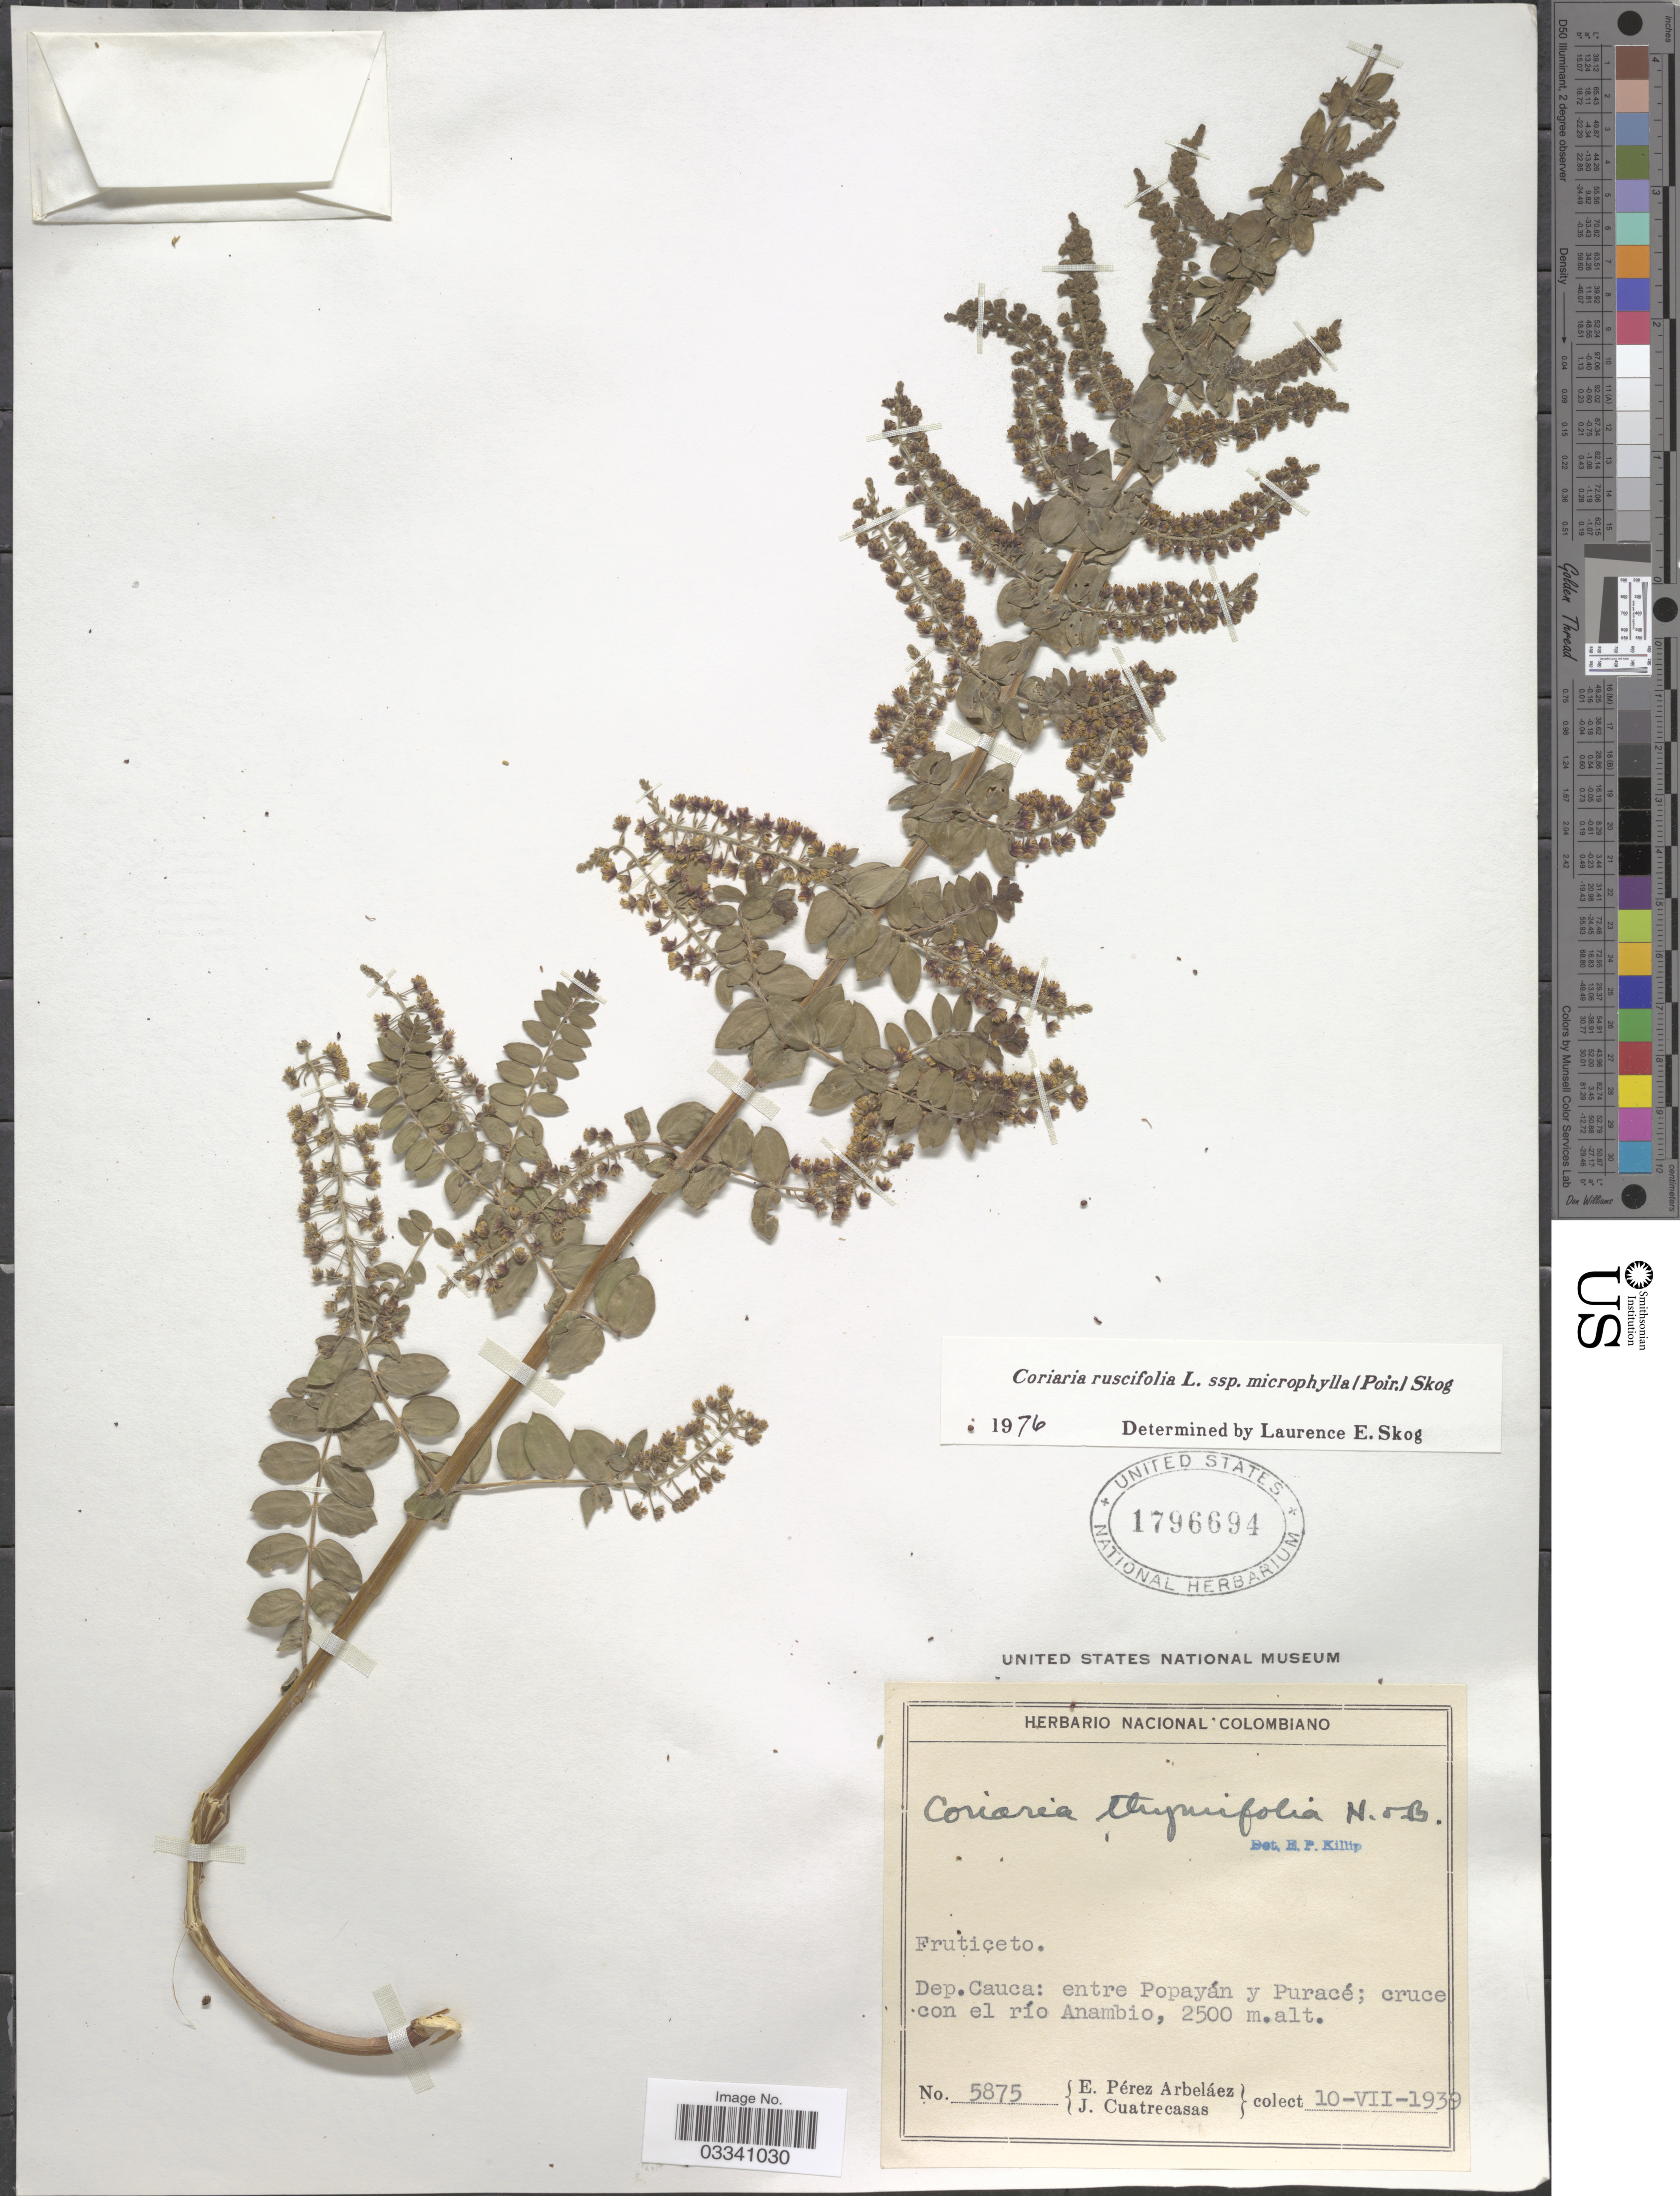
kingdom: Plantae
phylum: Tracheophyta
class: Magnoliopsida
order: Cucurbitales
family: Coriariaceae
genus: Coriaria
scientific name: Coriaria ruscifolia subsp. microphylla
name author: (Poir.) L.E. Skog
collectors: E. Pérez Arbeláez & J. Cuatrecasas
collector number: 5875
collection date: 1939-07-10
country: Colombia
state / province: Cauca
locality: Dep. Cauca: entre Popayán y Puracé; cruce con el río Anambio.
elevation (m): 2500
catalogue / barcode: US 1796694